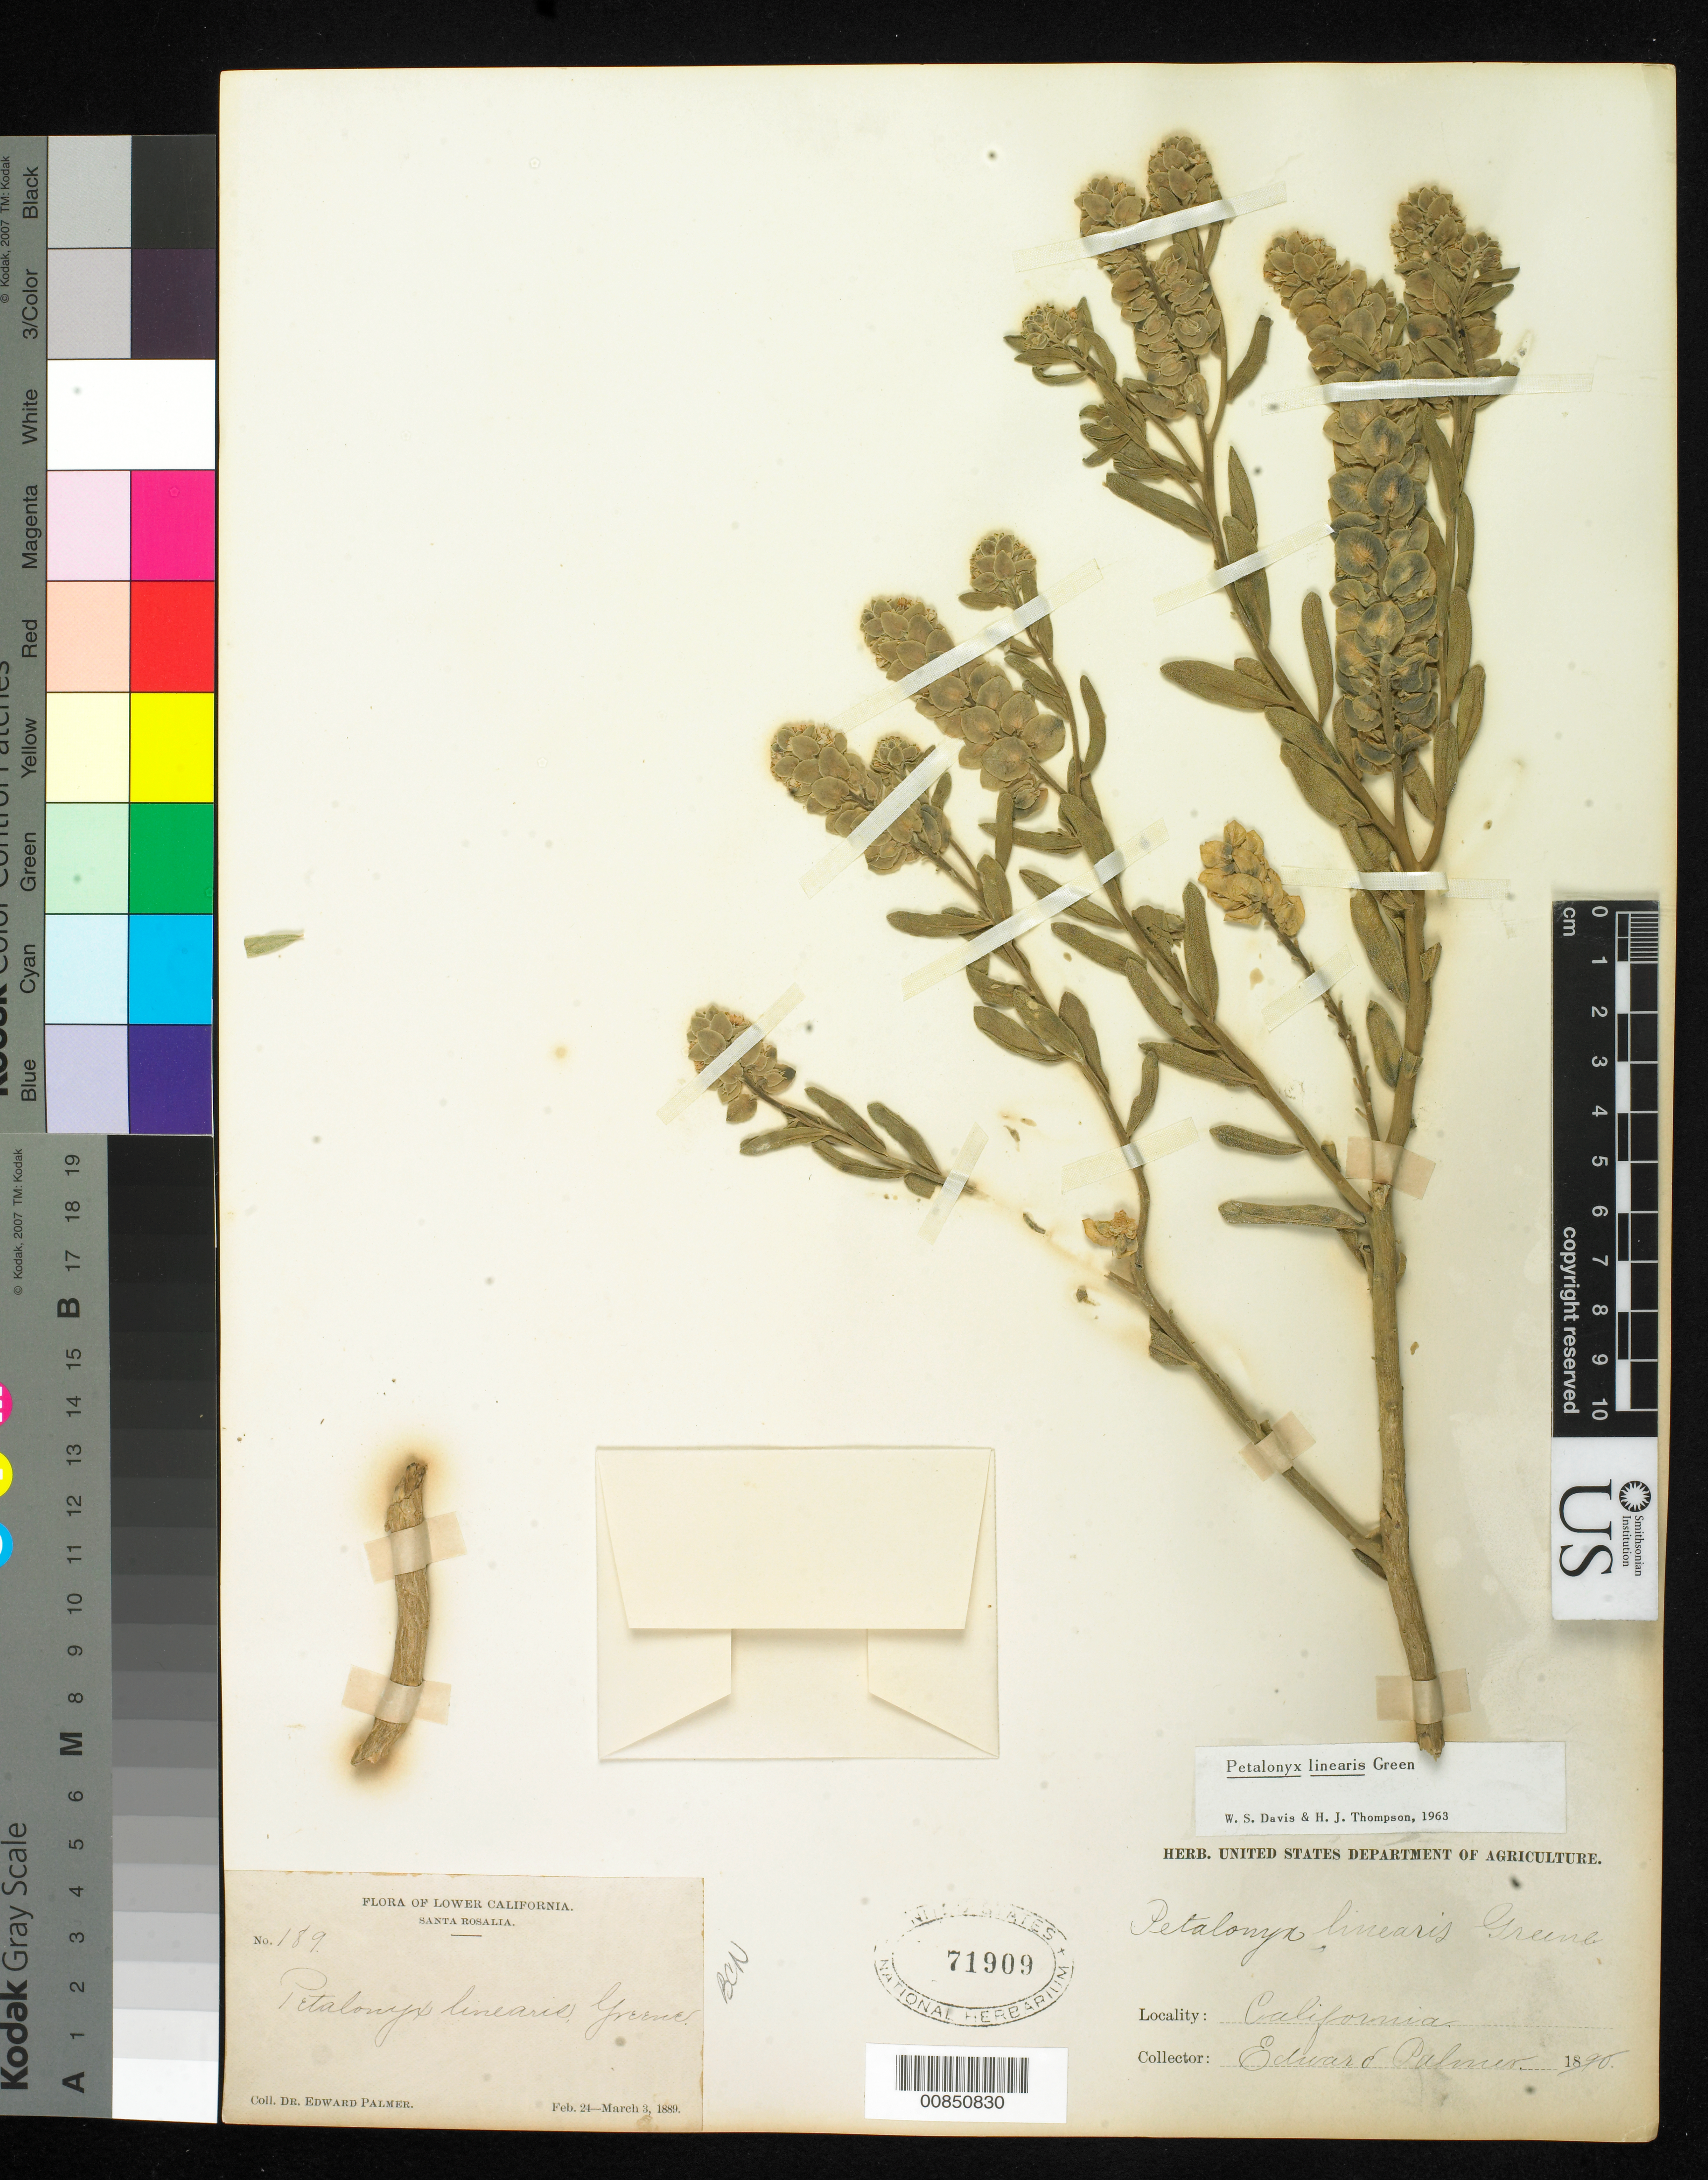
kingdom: Plantae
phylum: Tracheophyta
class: Magnoliopsida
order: Cornales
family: Loasaceae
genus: Petalonyx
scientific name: Petalonyx linearis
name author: Green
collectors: E. Palmer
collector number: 189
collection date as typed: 24 Feb 1889 to 03 Mar 1889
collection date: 1889-02-24/1889-03-03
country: Mexico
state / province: Baja California Sur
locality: Santa Rosalia, Baja California Sur.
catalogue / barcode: US 71909